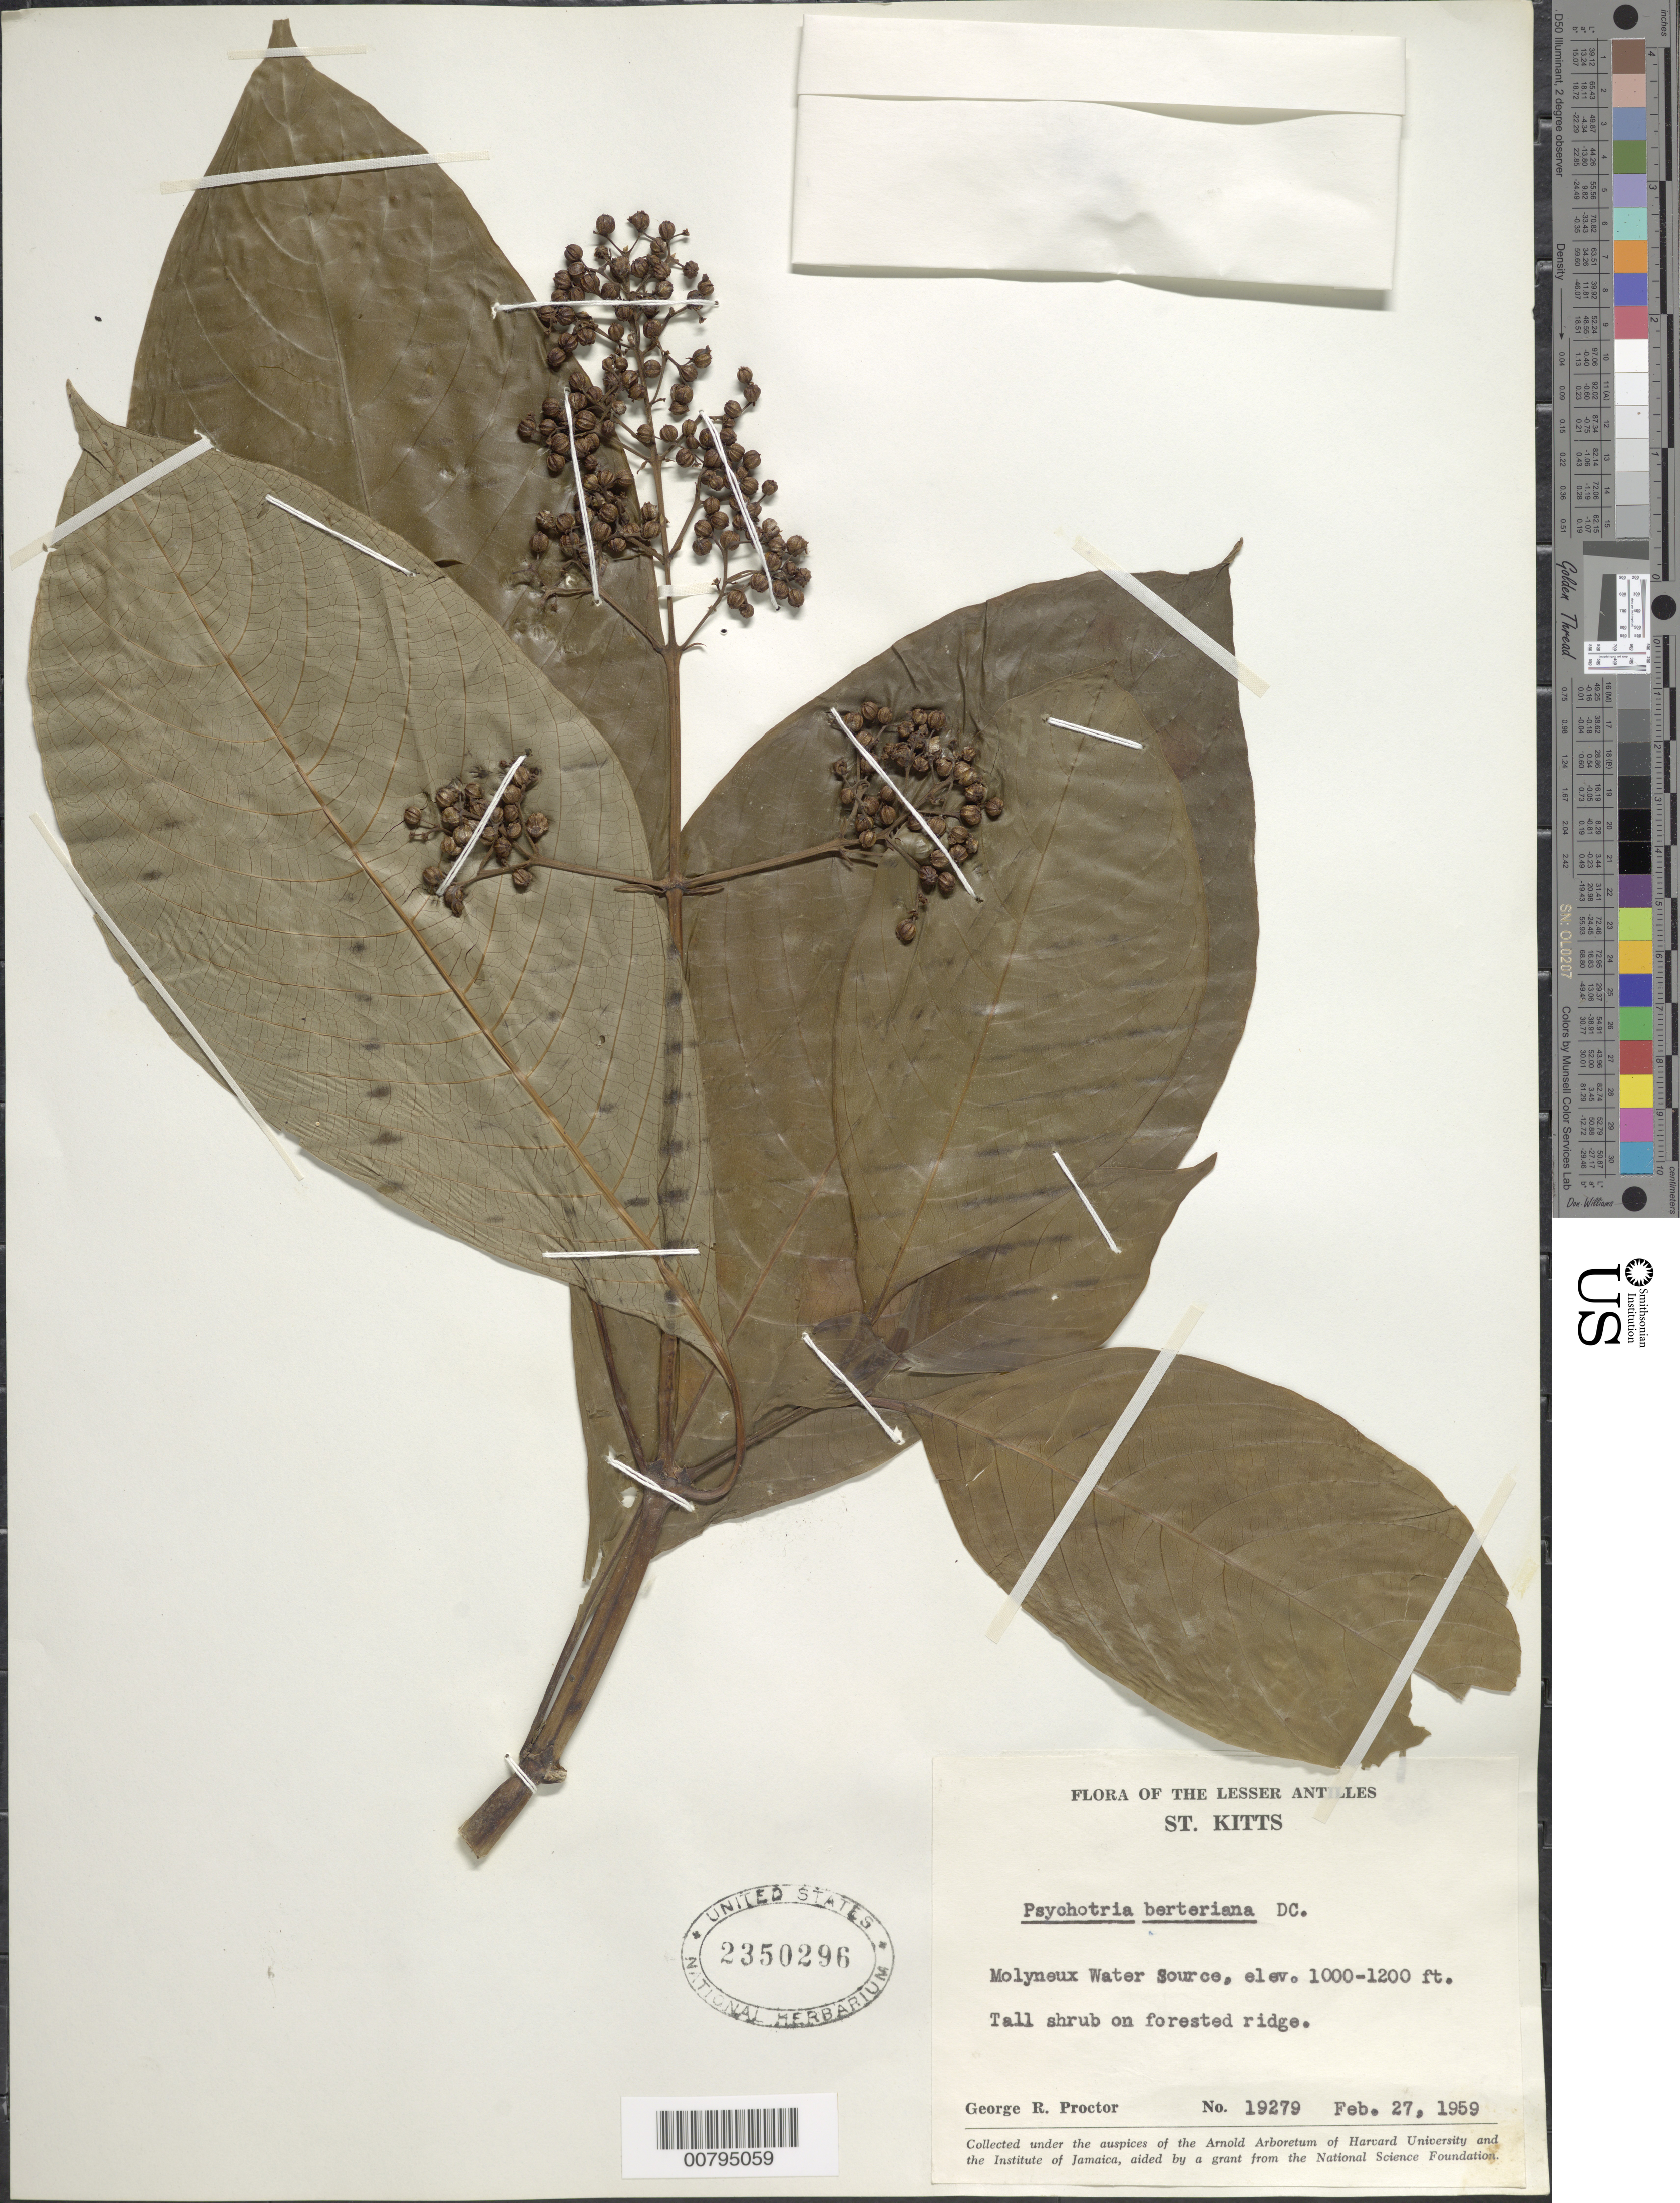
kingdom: Plantae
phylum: Tracheophyta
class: Magnoliopsida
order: Gentianales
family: Rubiaceae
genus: Psychotria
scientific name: Psychotria berteroana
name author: DC.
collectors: G. R. Proctor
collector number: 19279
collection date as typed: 27 Feb 1959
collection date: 1959-02-27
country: St. Christopher-Nevis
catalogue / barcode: US 2350296